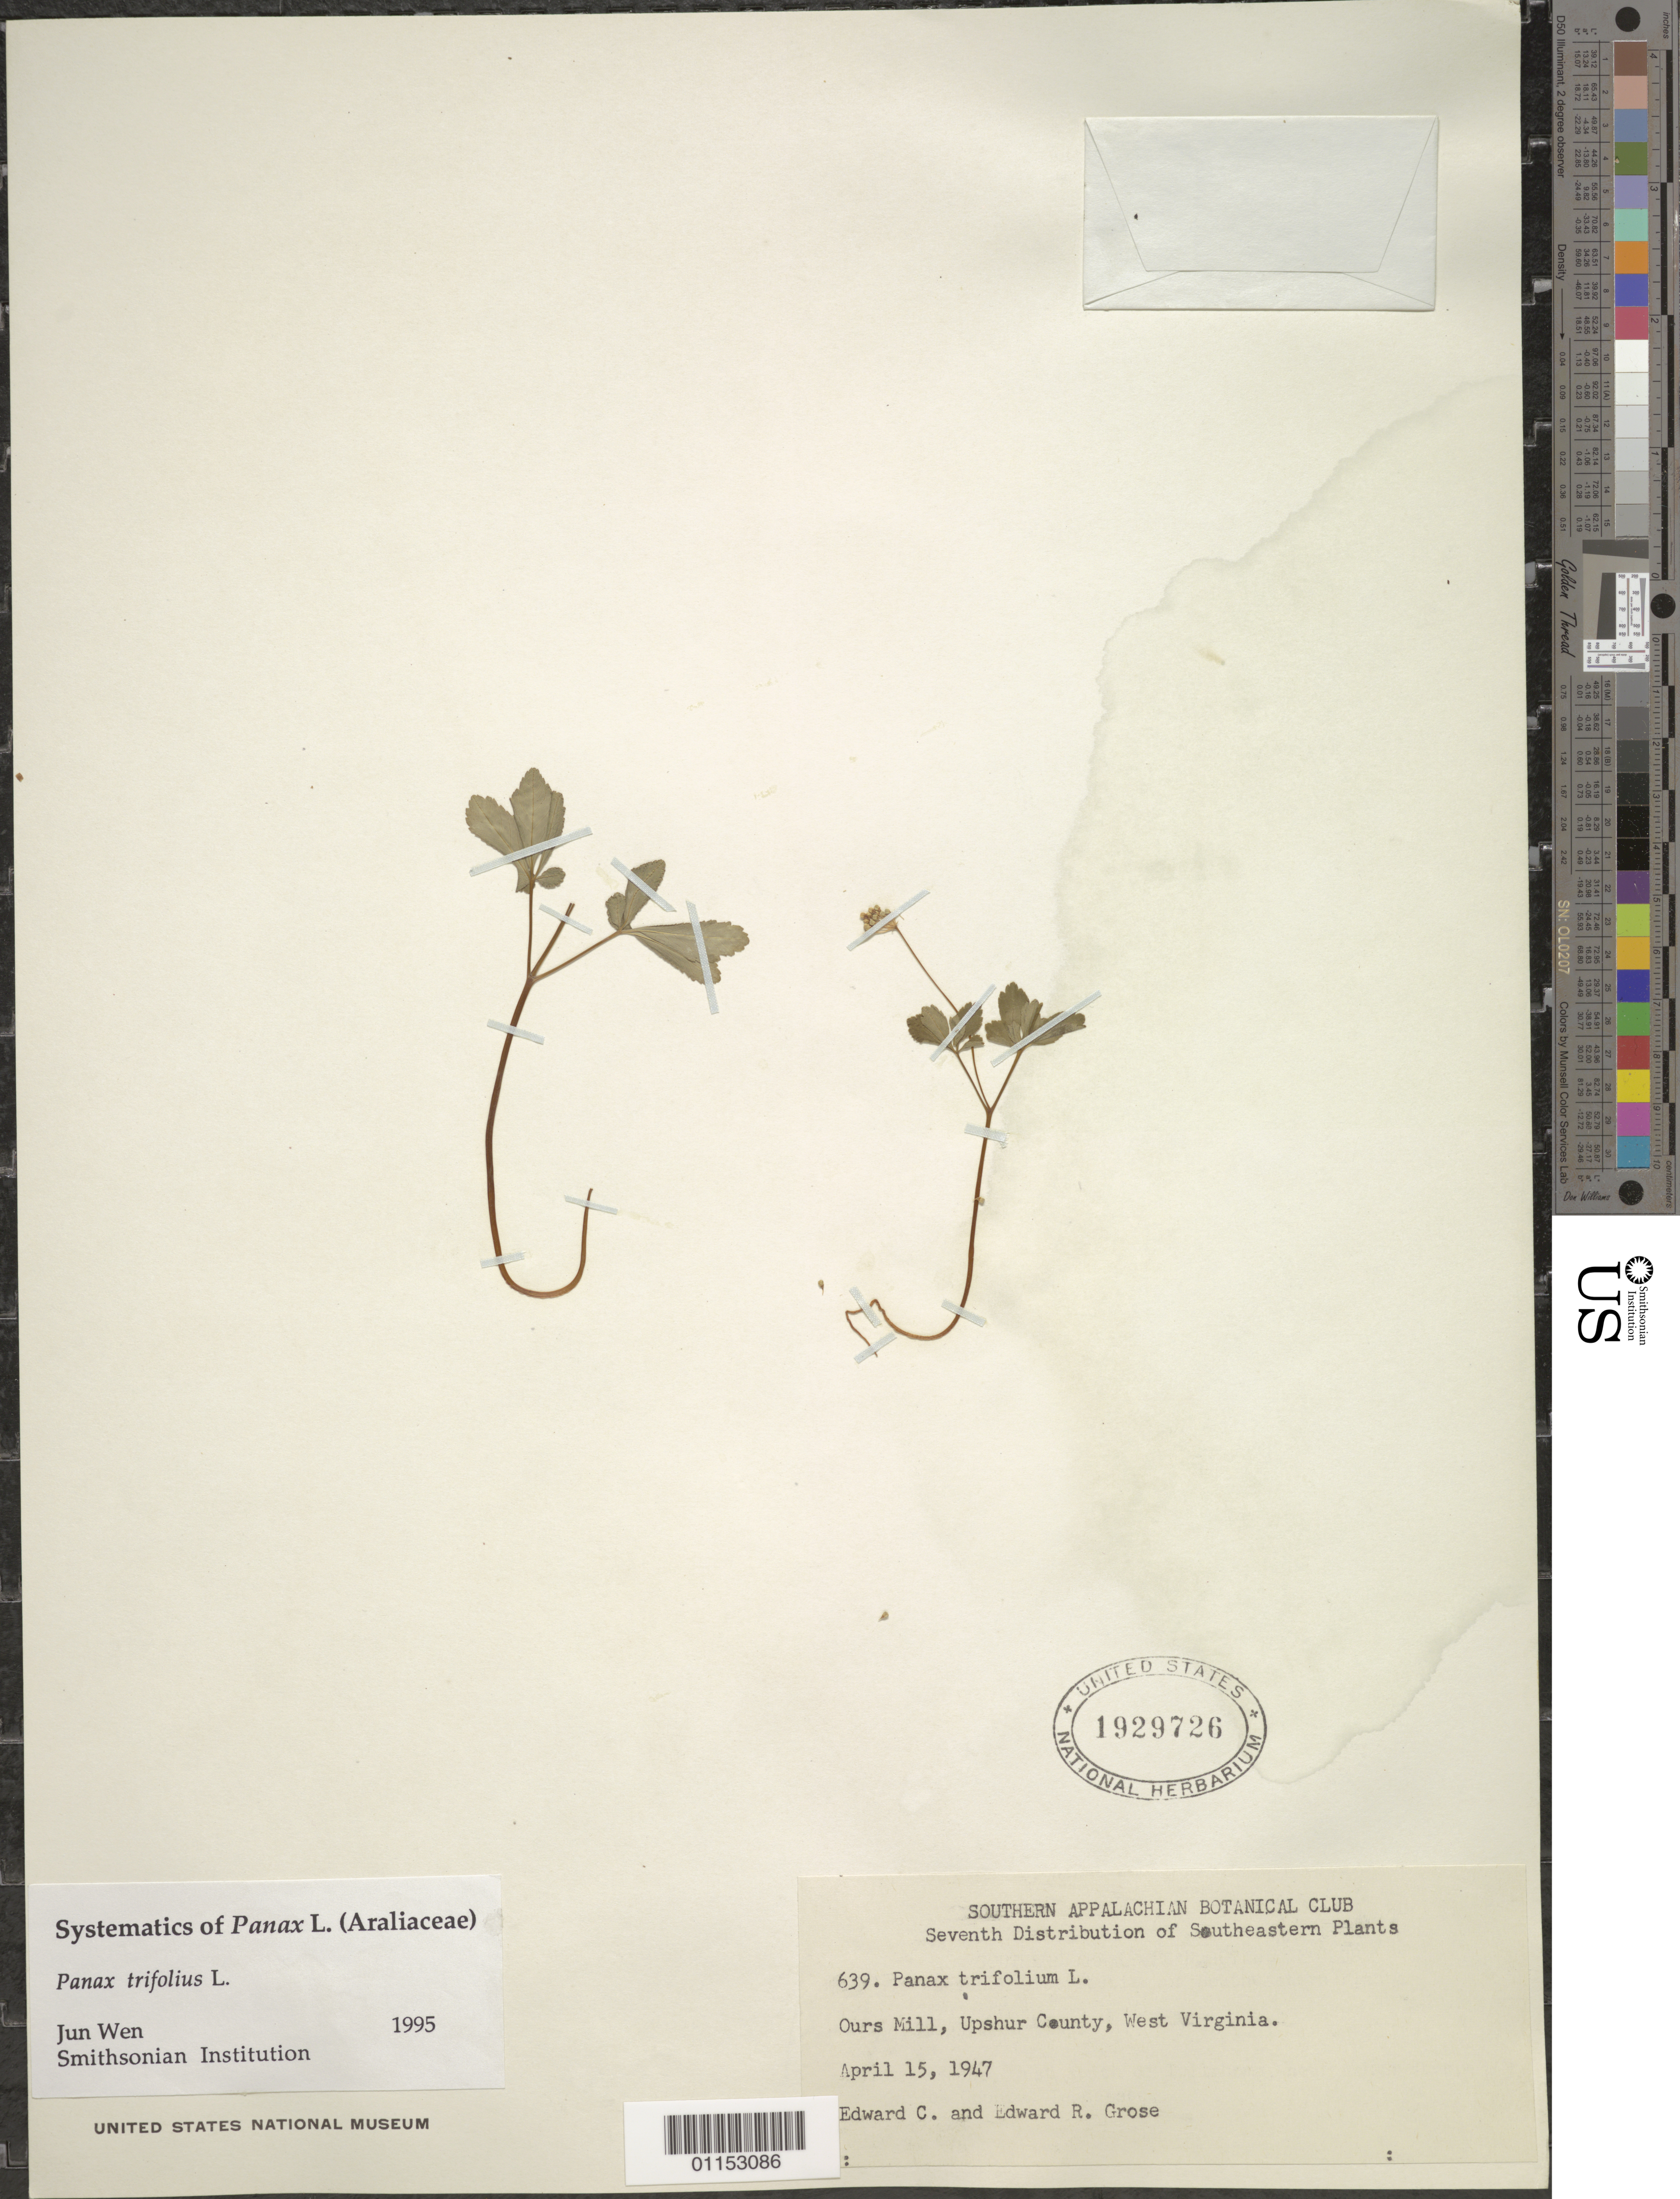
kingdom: Plantae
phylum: Tracheophyta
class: Magnoliopsida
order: Apiales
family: Araliaceae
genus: Panax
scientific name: Panax trifolius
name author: L.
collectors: E. Grose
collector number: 639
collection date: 1947-04-15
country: United States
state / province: West Virginia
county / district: Upshur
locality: Ours Mill.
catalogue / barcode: US 1929726